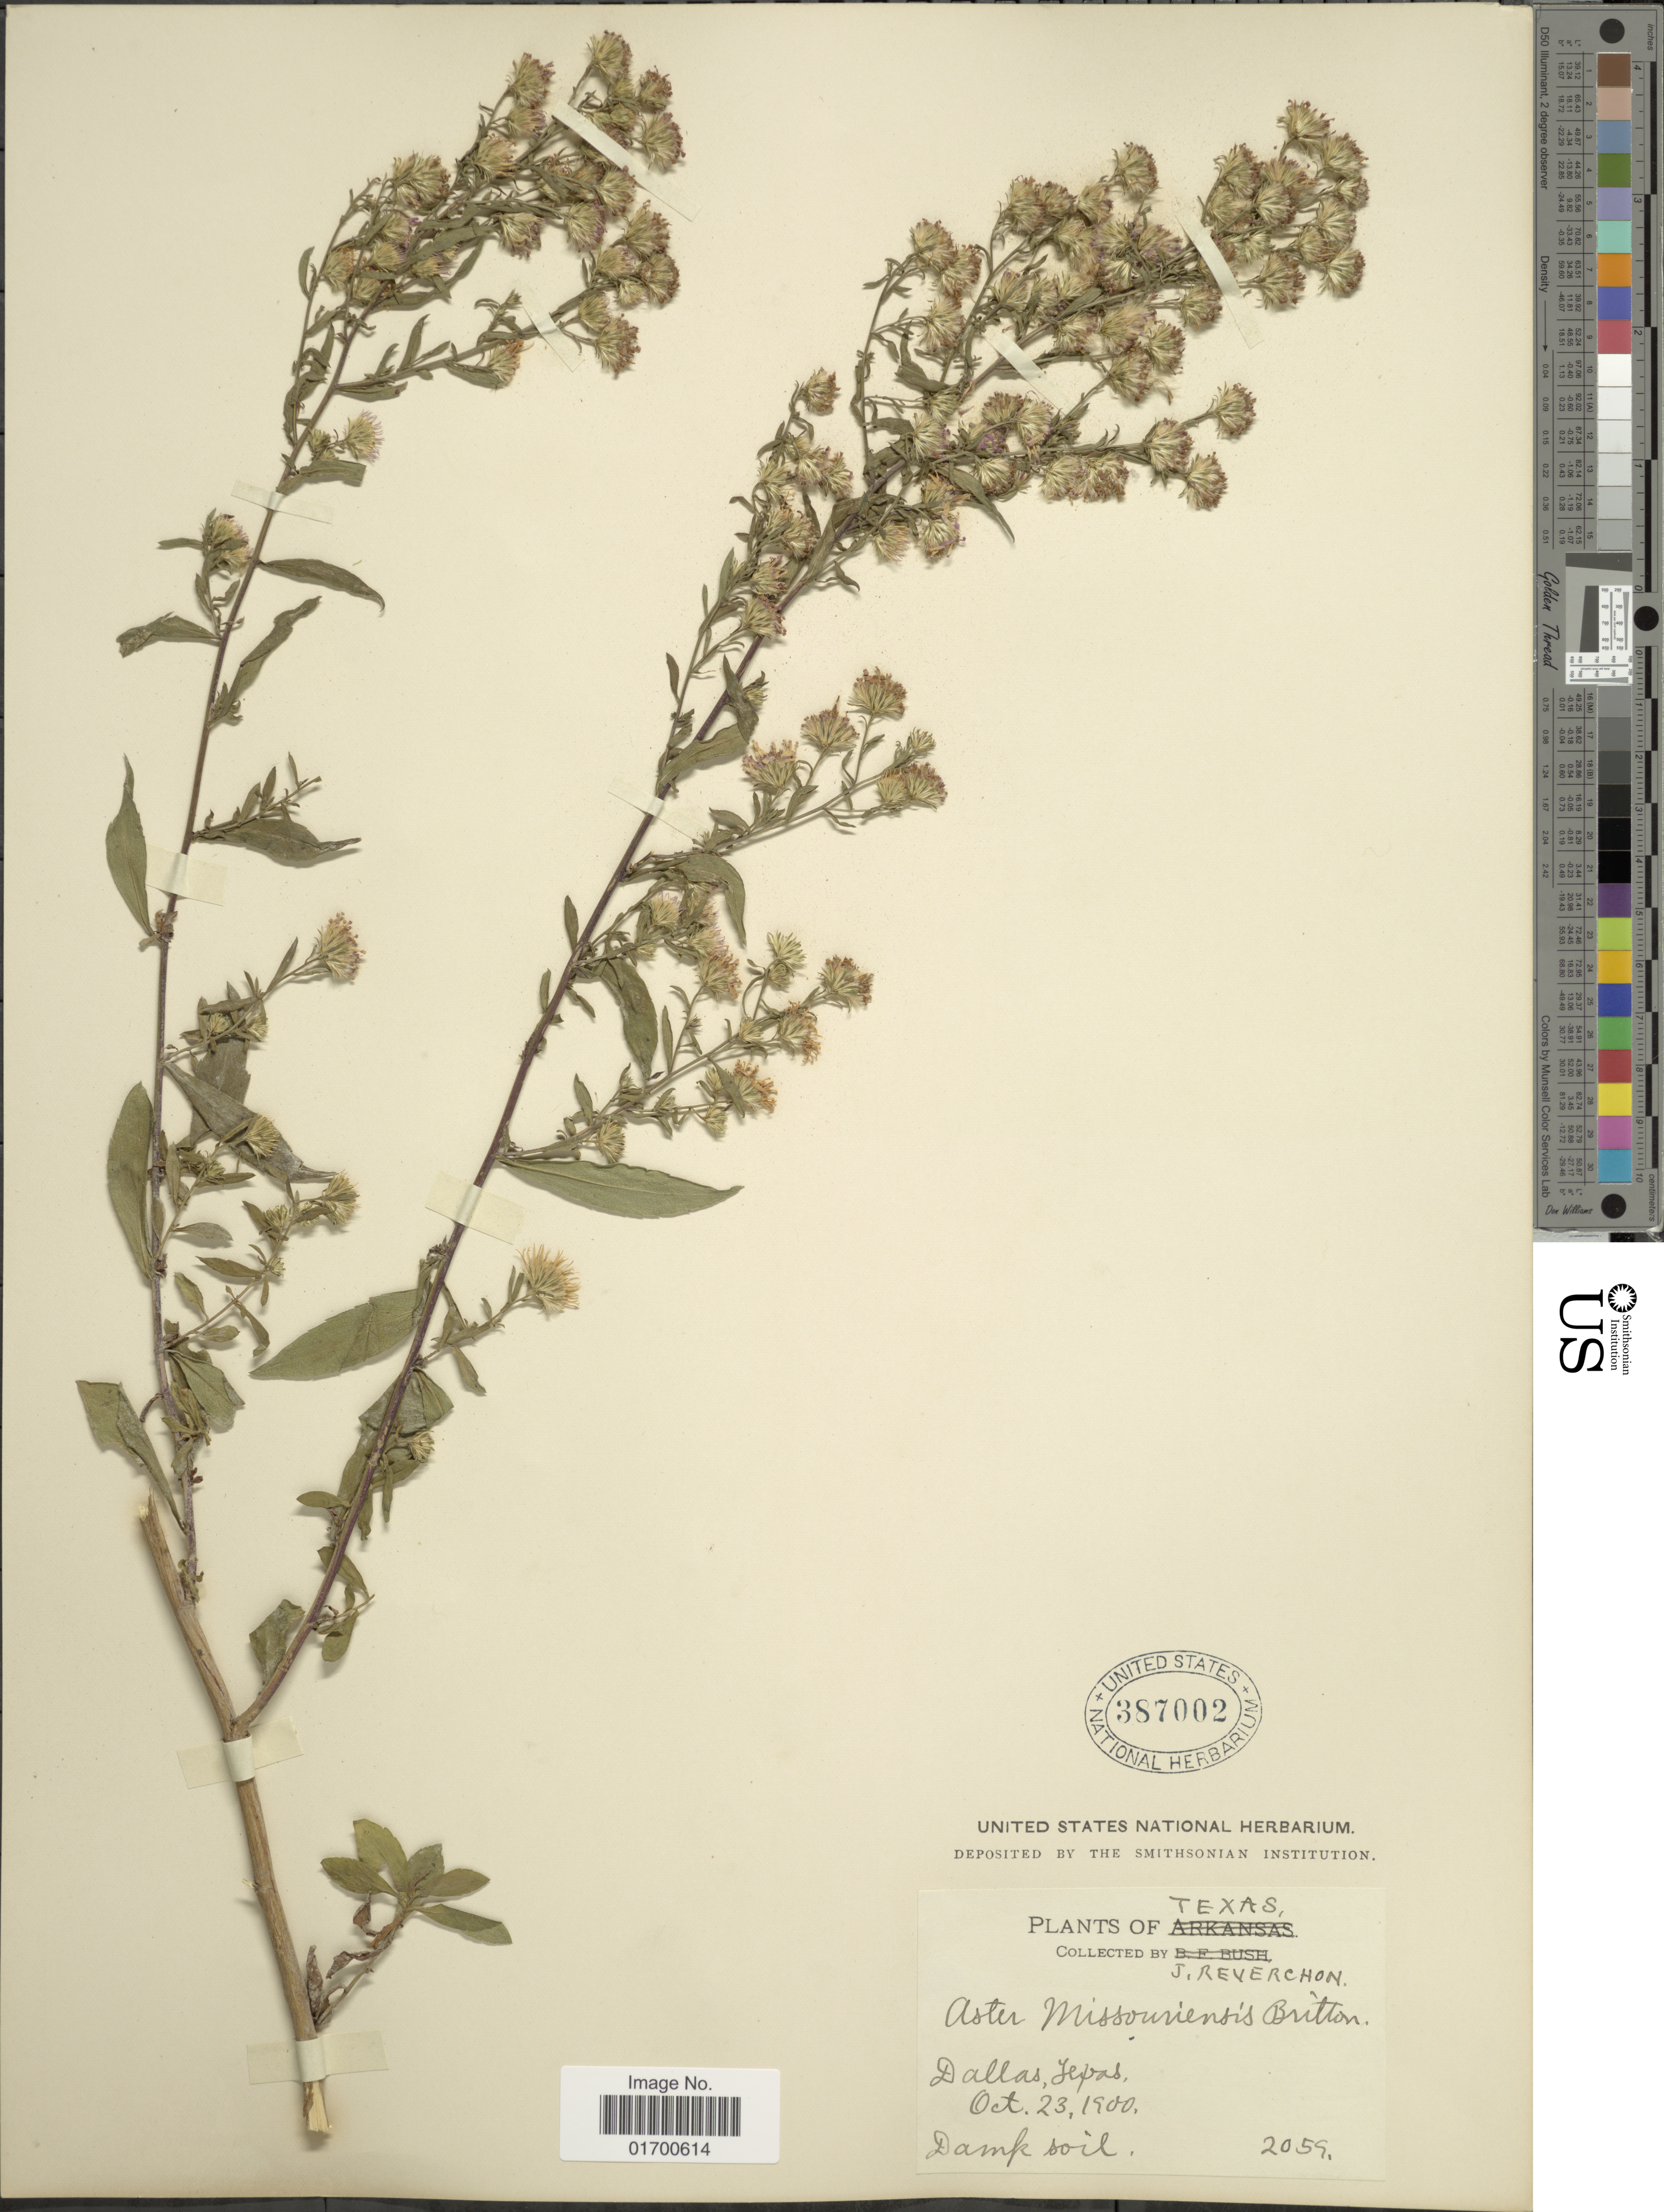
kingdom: Plantae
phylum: Tracheophyta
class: Magnoliopsida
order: Asterales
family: Asteraceae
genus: Symphyotrichum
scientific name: Symphyotrichum lateriflorum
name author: (L.) Á. Löve & D. Löve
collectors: J. Reverchon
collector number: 2059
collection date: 1900-10-23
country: United States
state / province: Texas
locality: Dallas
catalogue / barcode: US 387002